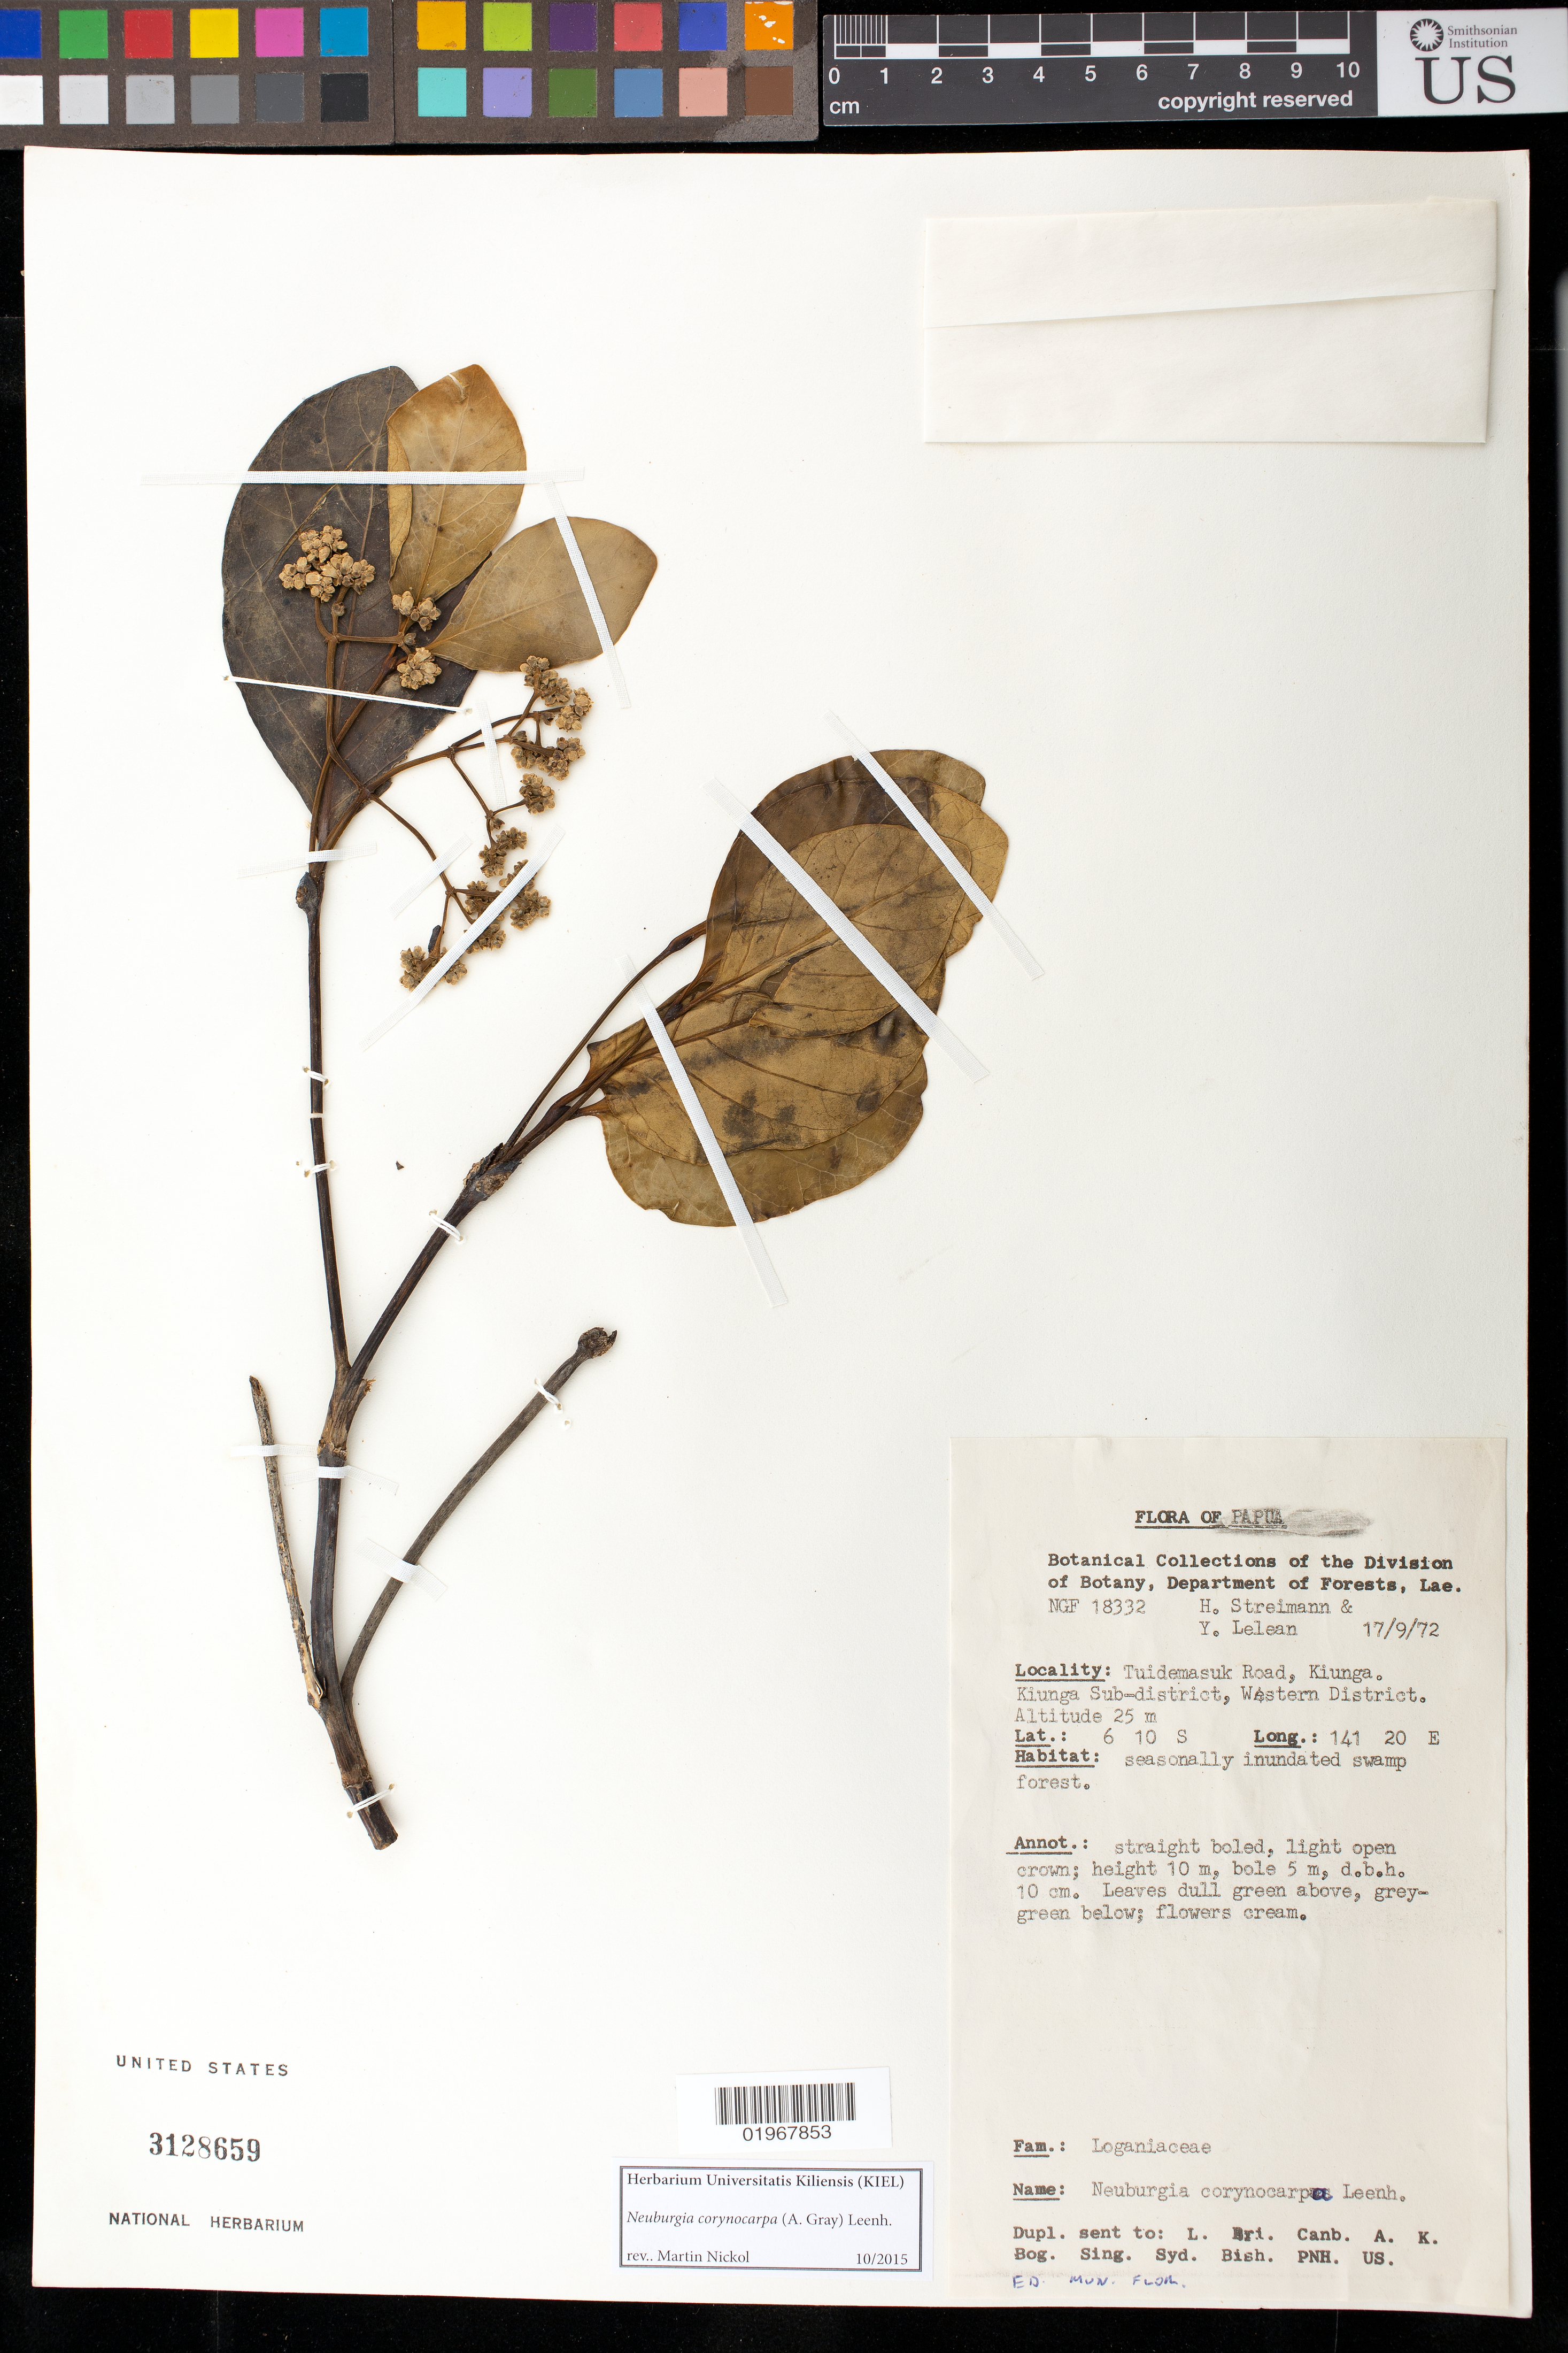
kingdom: Plantae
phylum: Tracheophyta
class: Magnoliopsida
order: Gentianales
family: Loganiaceae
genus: Neuburgia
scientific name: Neuburgia corynocarpa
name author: (A. Gray) Leenh.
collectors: H. Streimann & Y. Lelean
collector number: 18332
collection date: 1972-09-17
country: Papua New Guinea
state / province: Manus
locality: Papua. Tuidemasuk Road, Kiunga Kiunga Sub-district, Western District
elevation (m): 25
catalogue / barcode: US 3128659